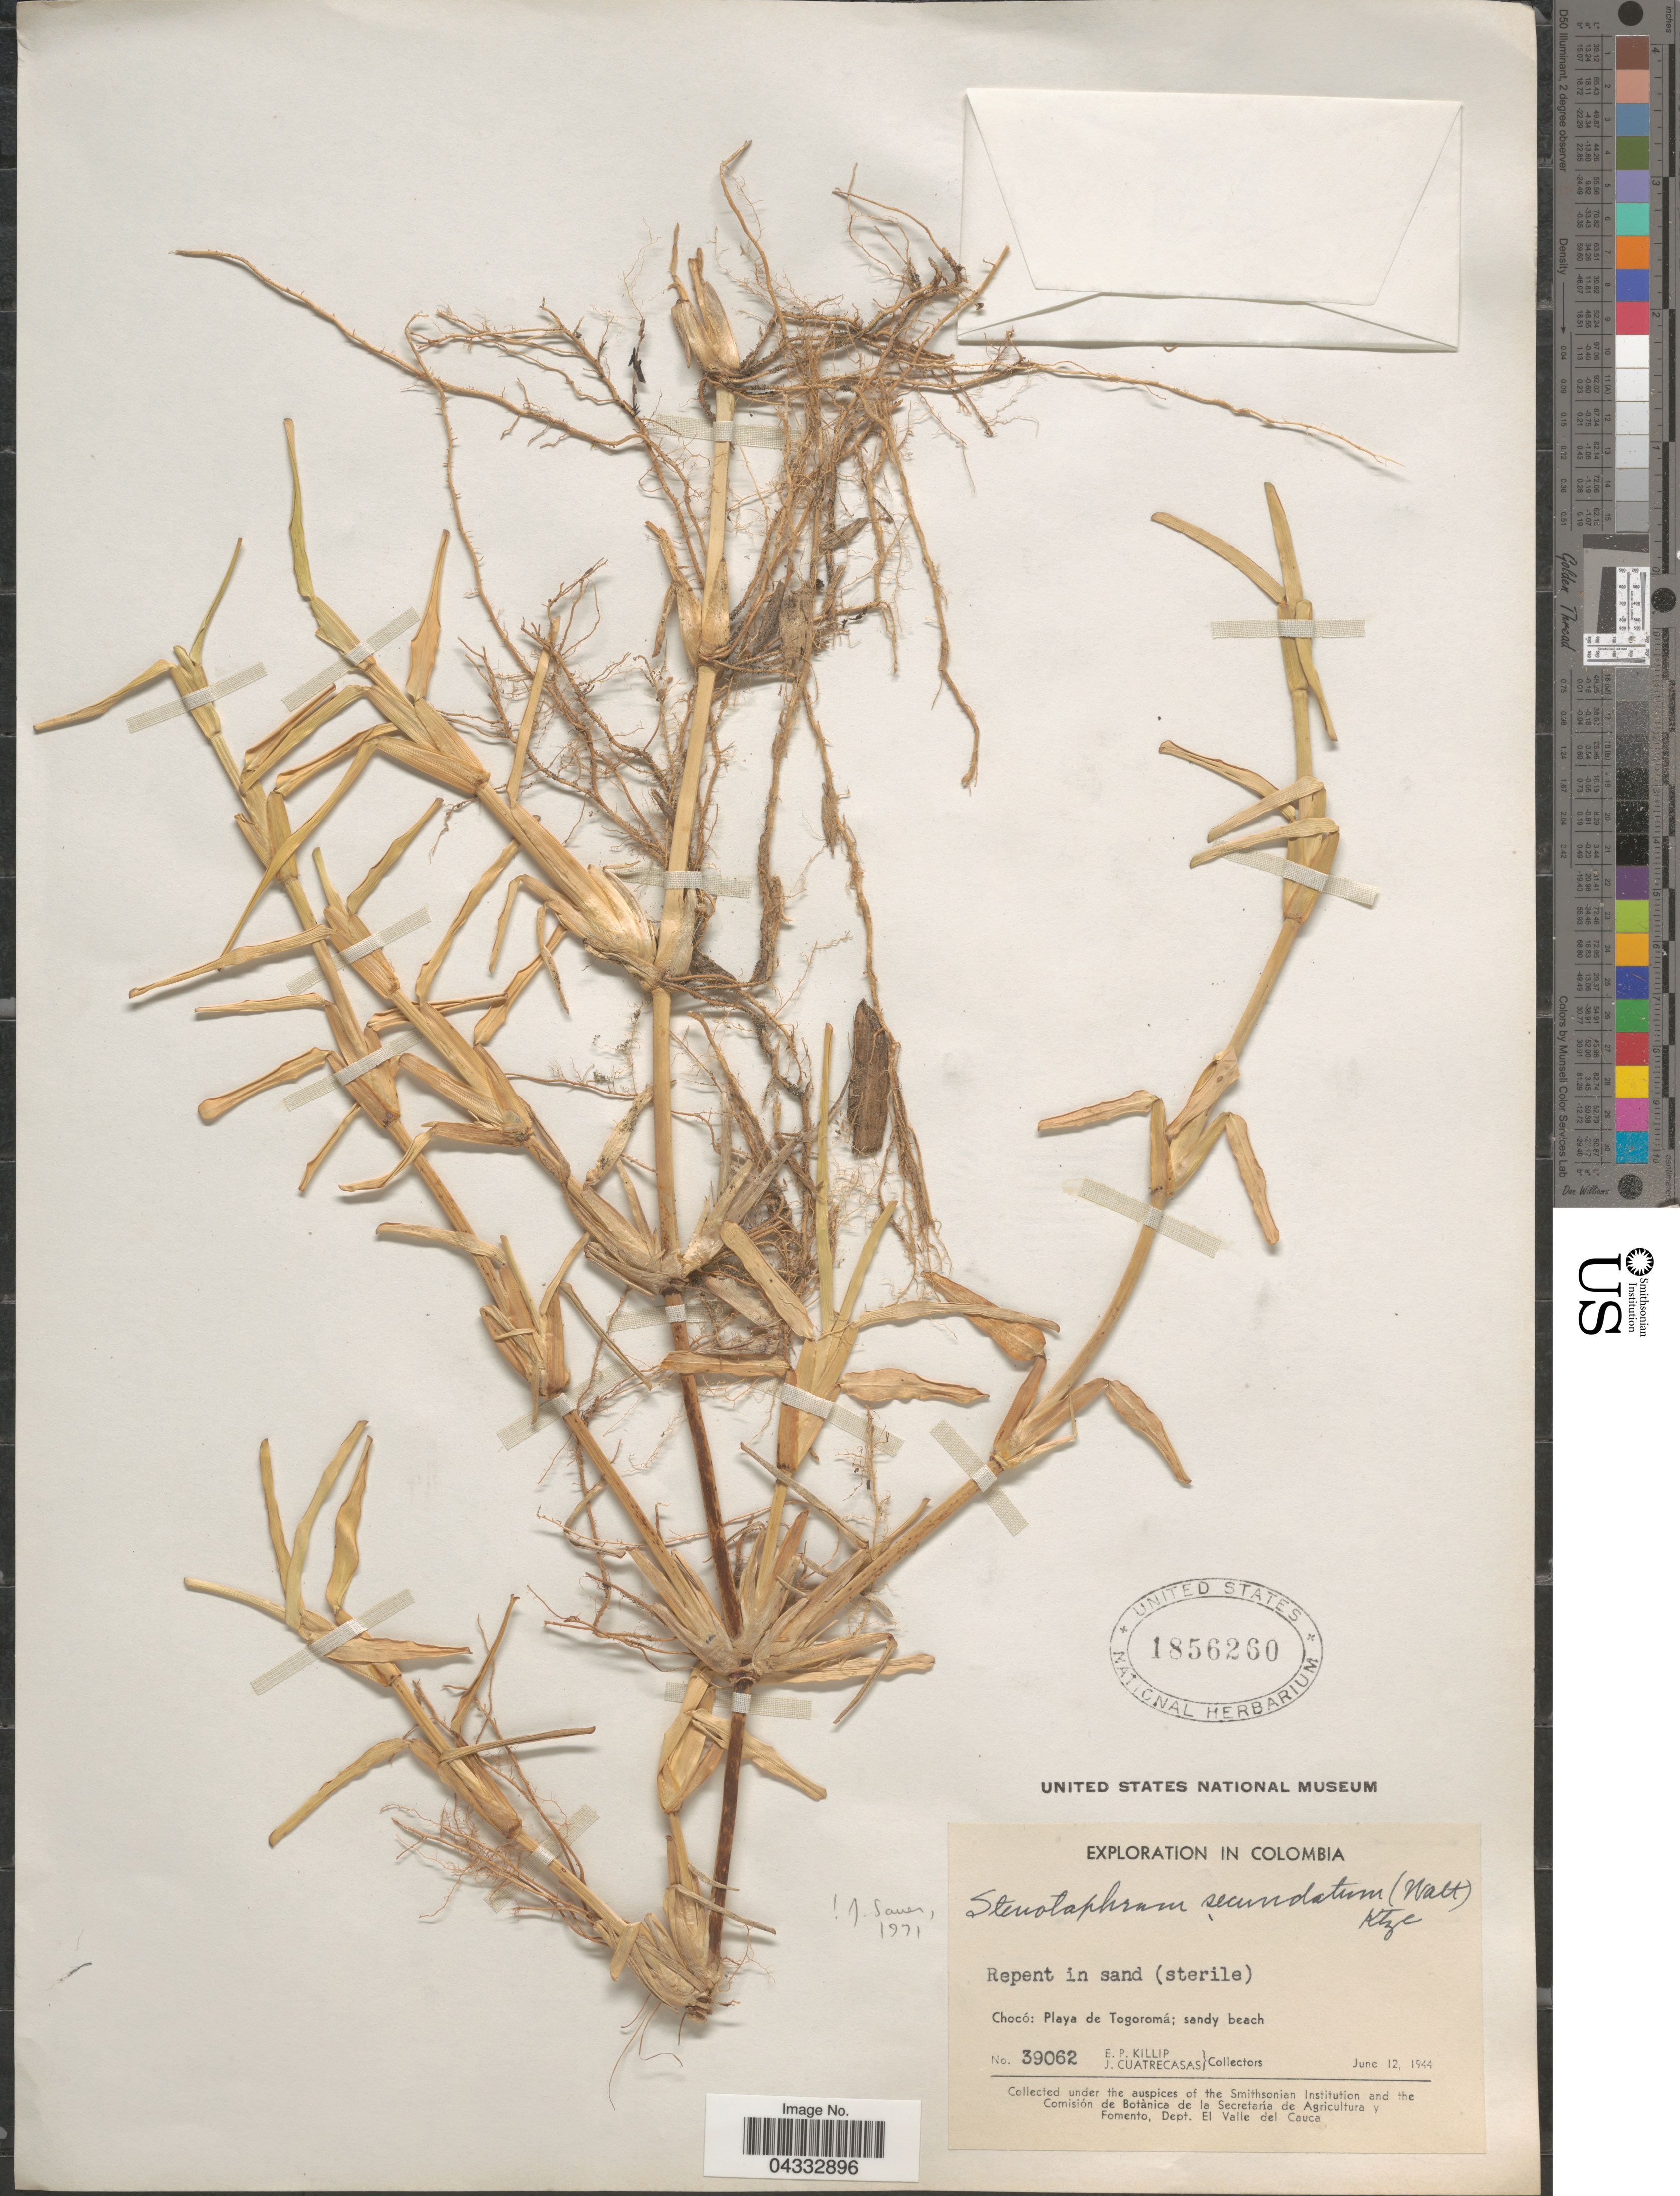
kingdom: Plantae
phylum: Tracheophyta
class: Liliopsida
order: Poales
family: Poaceae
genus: Stenotaphrum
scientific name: Stenotaphrum secundatum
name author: (Walter) Kuntze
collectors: E. P. Killip & J. Cuatrecasas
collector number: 39062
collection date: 1944-06-12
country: Colombia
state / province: Chocó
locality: Exploration in Colombia. Repent in sand (sterile). Playa de Togoromá; sandy beach. Comisión de Botànica de la Secretaría de Agricultura y Formento, Depto. El Valle del Cauca.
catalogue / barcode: US 1856260